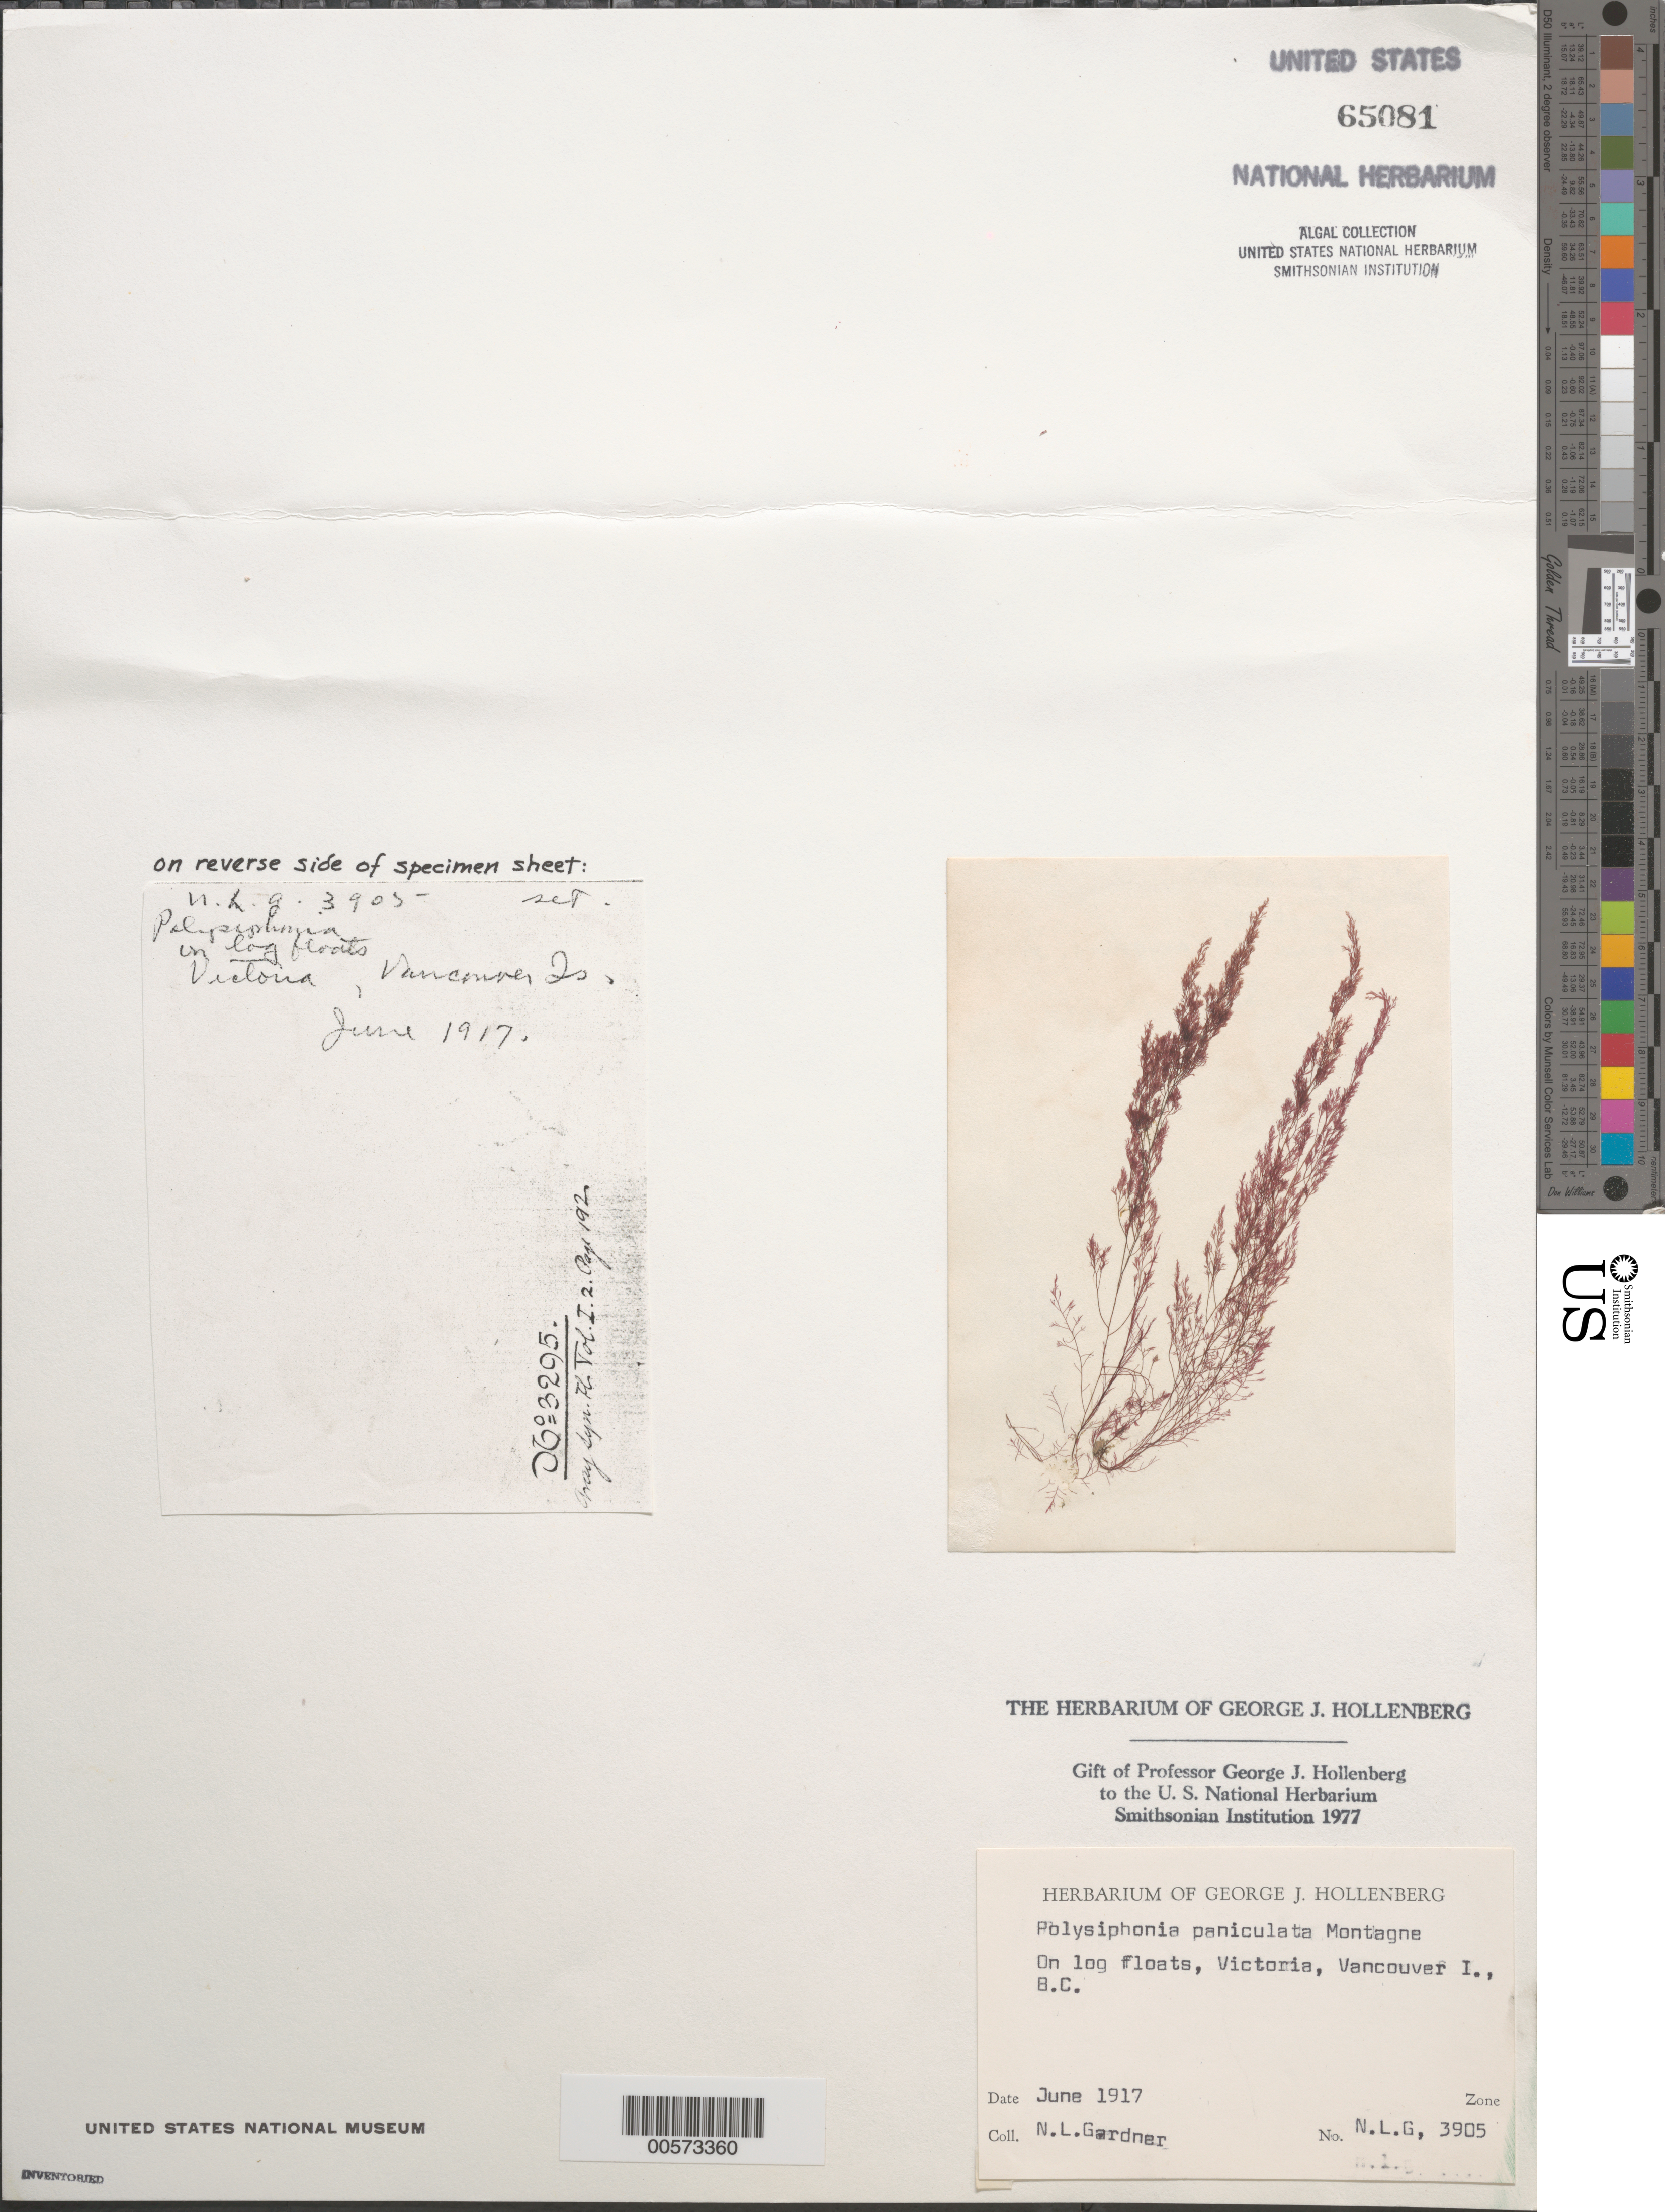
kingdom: Plantae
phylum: Rhodophyta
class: Florideophyceae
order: Ceramiales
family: Rhodomelaceae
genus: Eutrichosiphonia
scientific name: Eutrichosiphonia paniculata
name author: (Mont.) D.E.Bustamante & T.O. Cho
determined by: Algae name updating Project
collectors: N. Gardner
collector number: NLG 3905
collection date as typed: Jun 1917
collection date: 1917-06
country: Canada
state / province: British Columbia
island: Vancouver Island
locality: Victoria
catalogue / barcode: US 65081